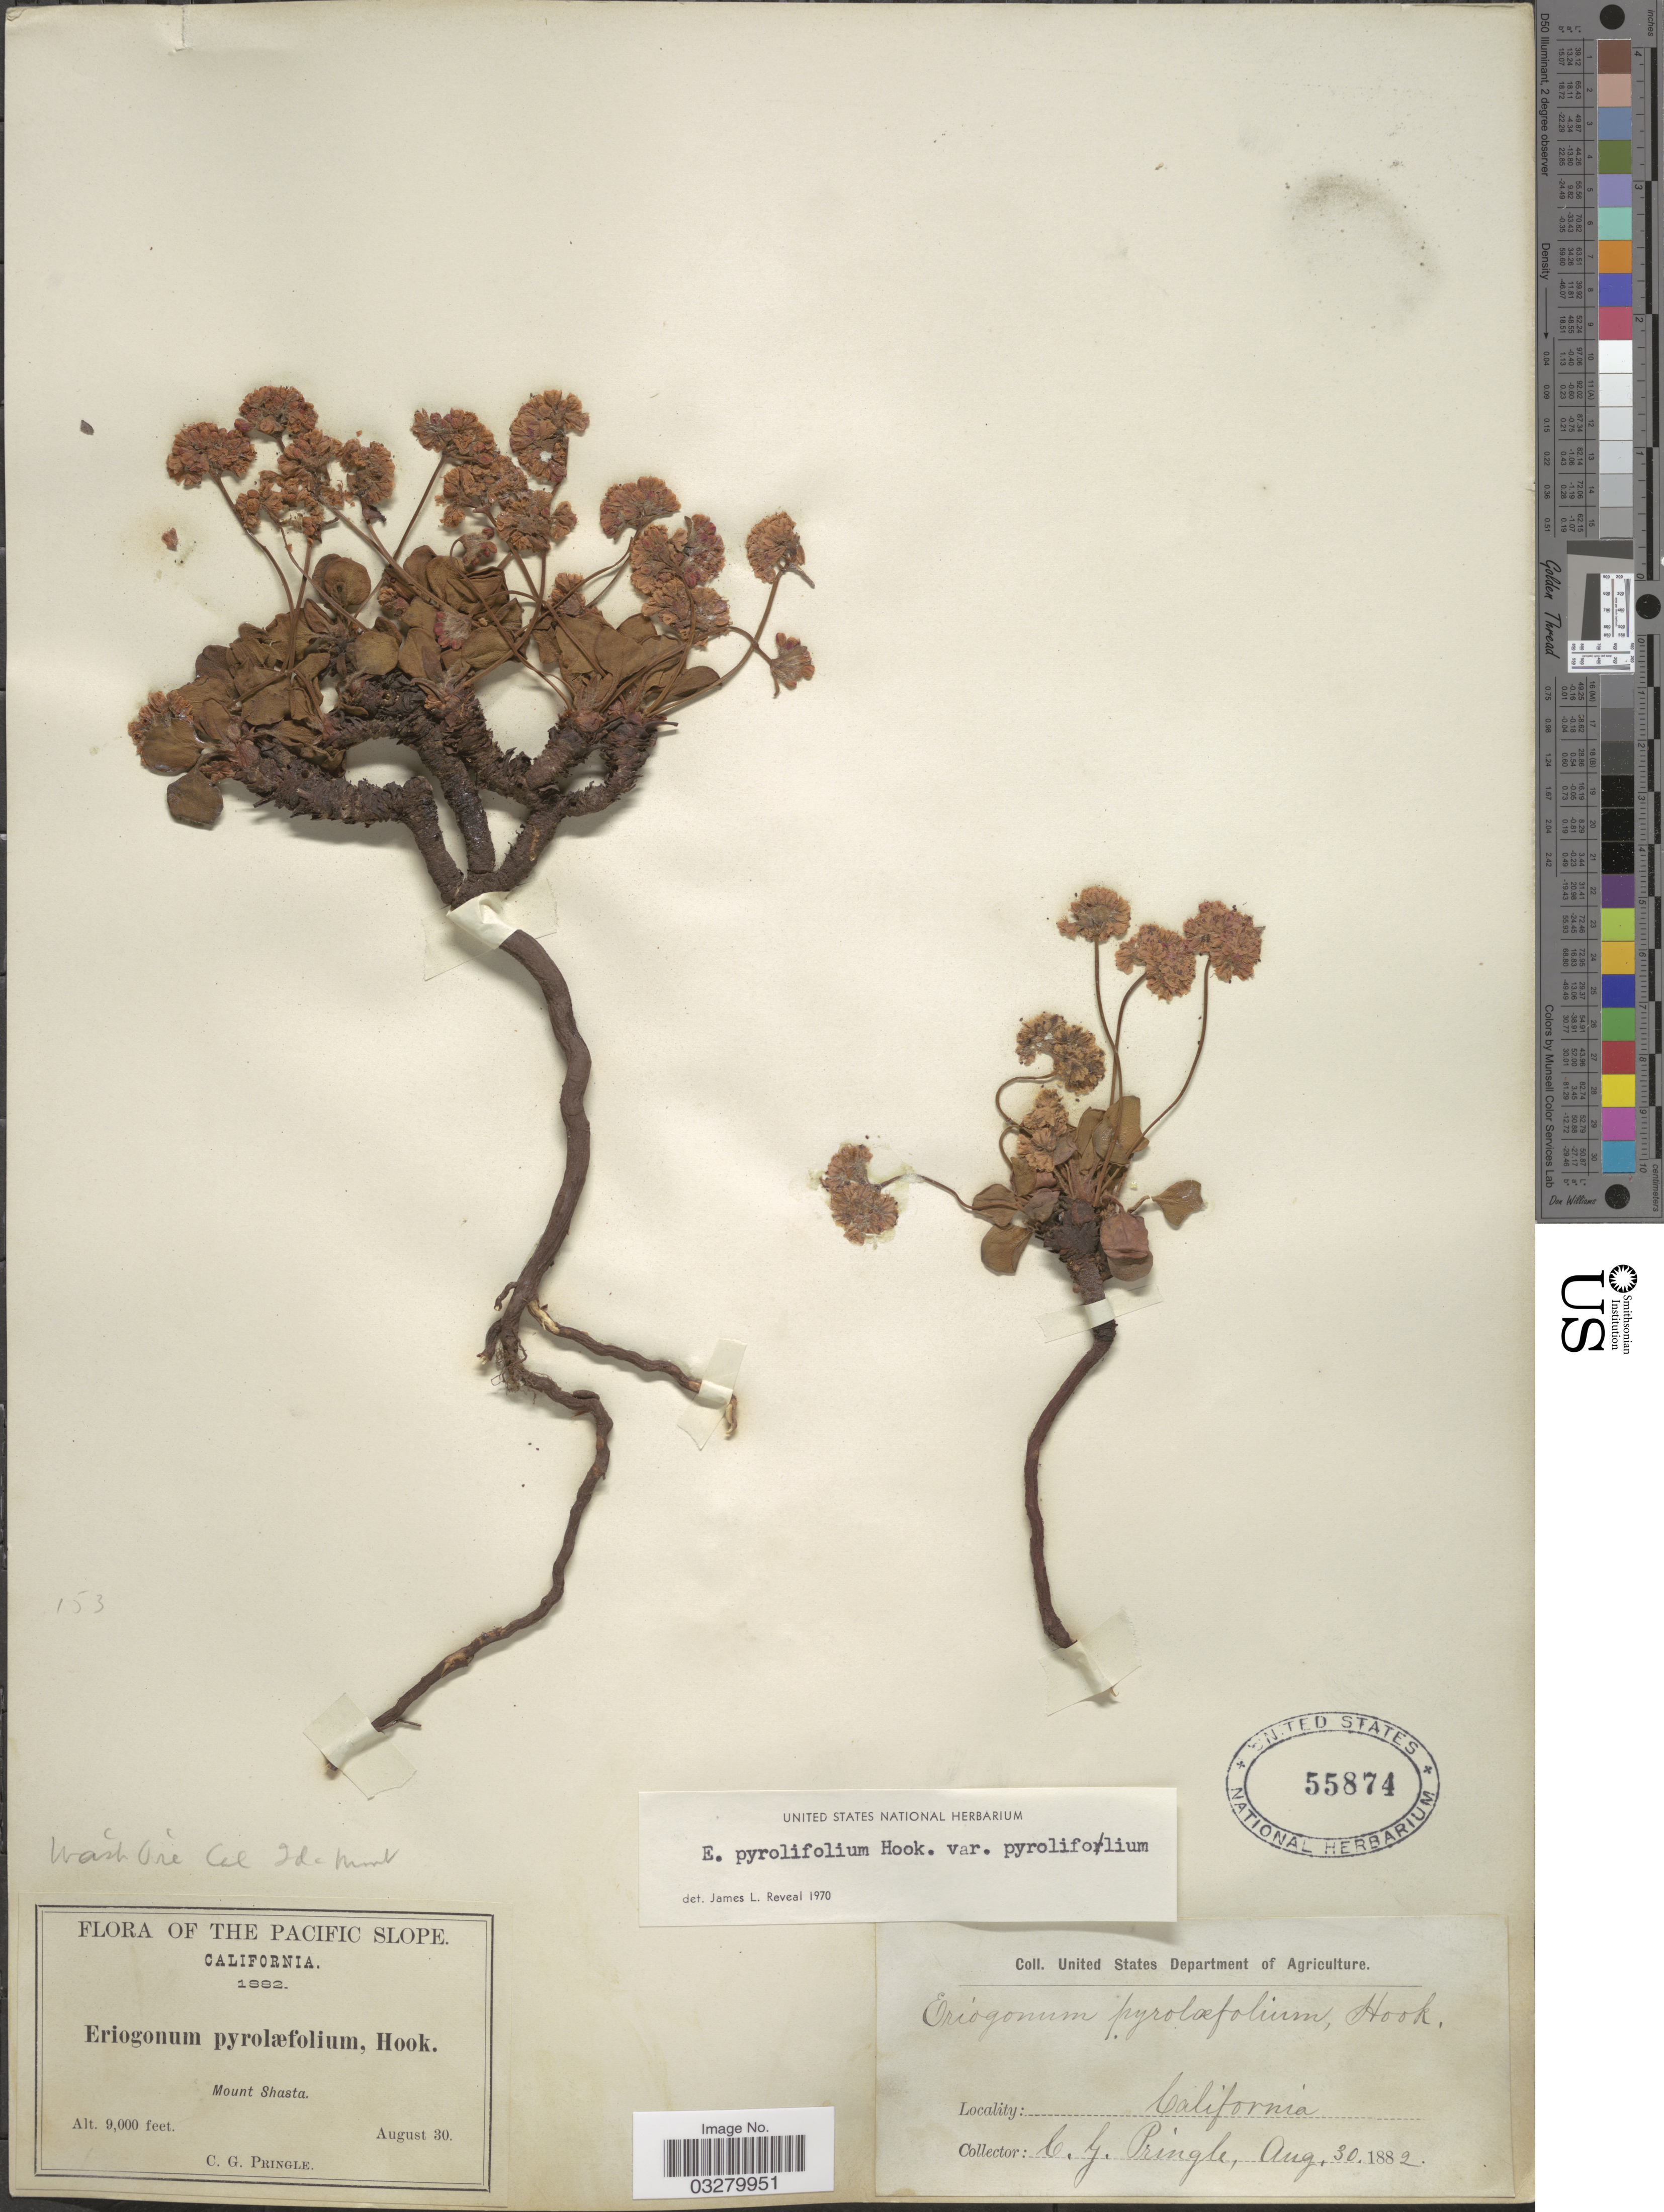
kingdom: Plantae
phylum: Tracheophyta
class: Magnoliopsida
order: Caryophyllales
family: Polygonaceae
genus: Eriogonum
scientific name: Eriogonum pyrolifolium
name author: Hook.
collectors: C. G. Pringle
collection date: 1882-08-30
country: United States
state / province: California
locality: The Pacific Slope. Mount Shasta.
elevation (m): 2743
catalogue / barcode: US 55874